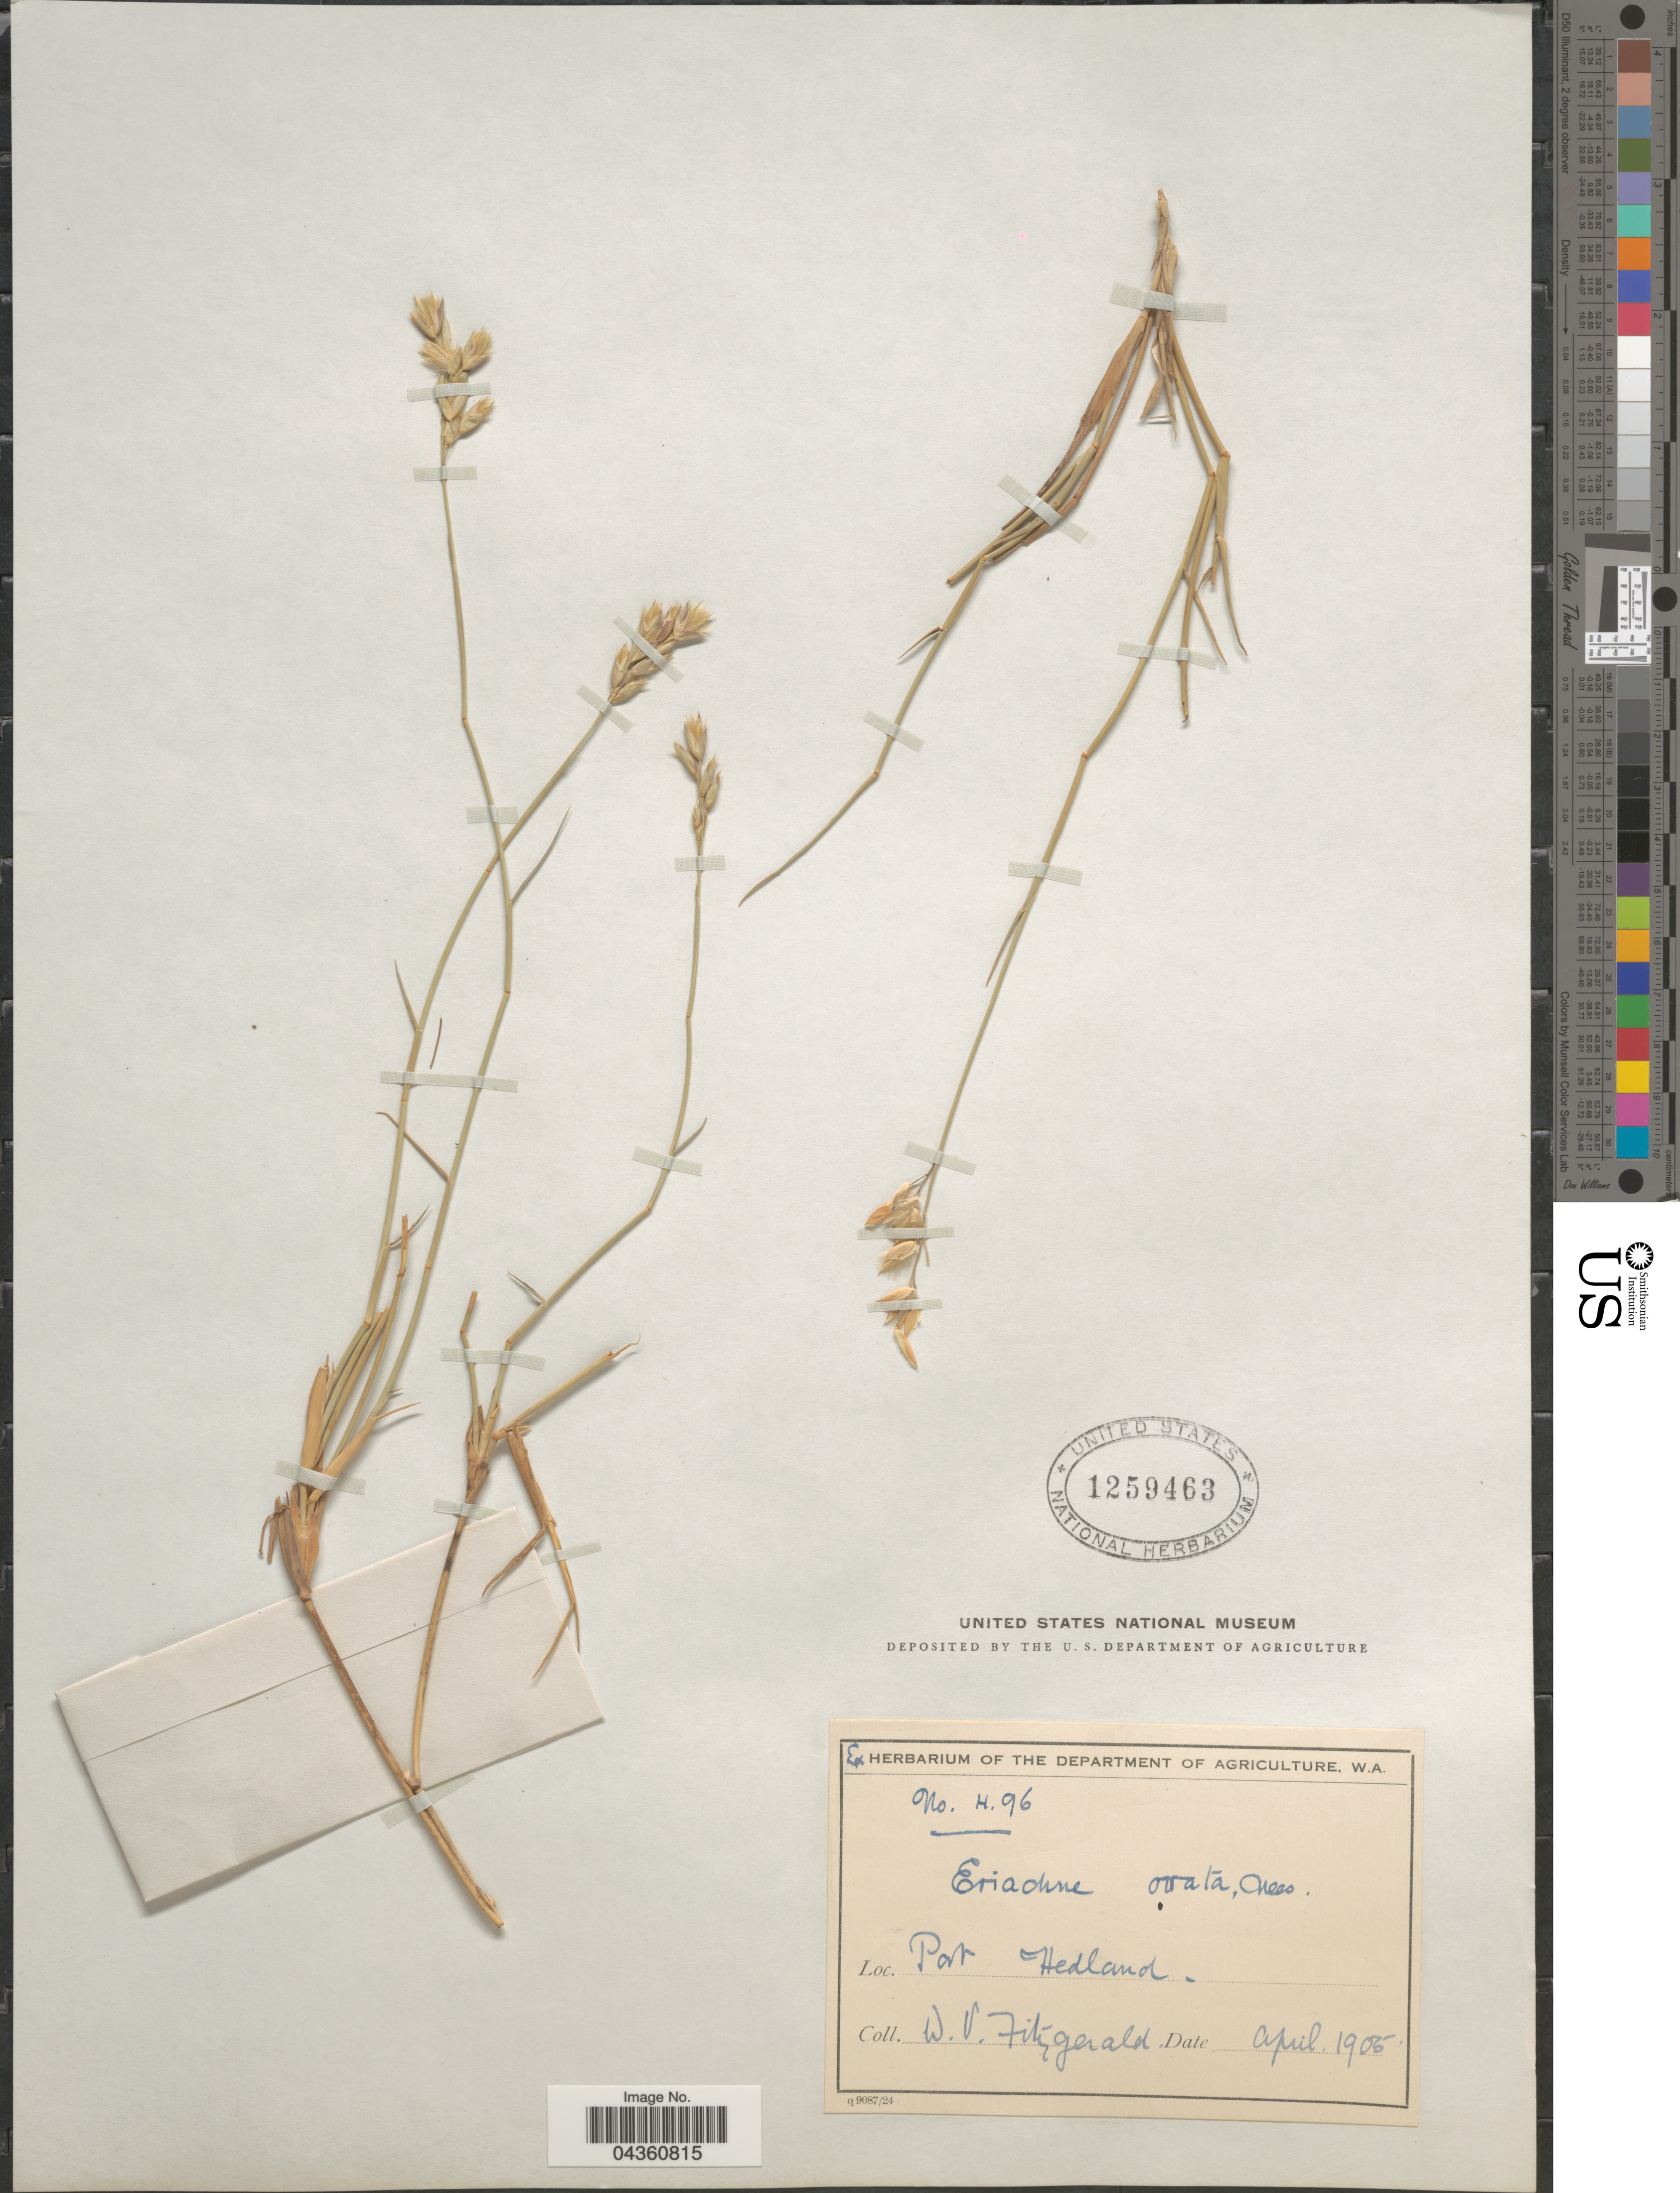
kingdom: Plantae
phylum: Tracheophyta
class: Liliopsida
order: Poales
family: Poaceae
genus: Eriachne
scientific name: Eriachne ovata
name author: Nees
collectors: W. Fitzgerald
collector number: H.96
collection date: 1905-04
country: Australia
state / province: Western Australia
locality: Port Hedland.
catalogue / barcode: US 1259463